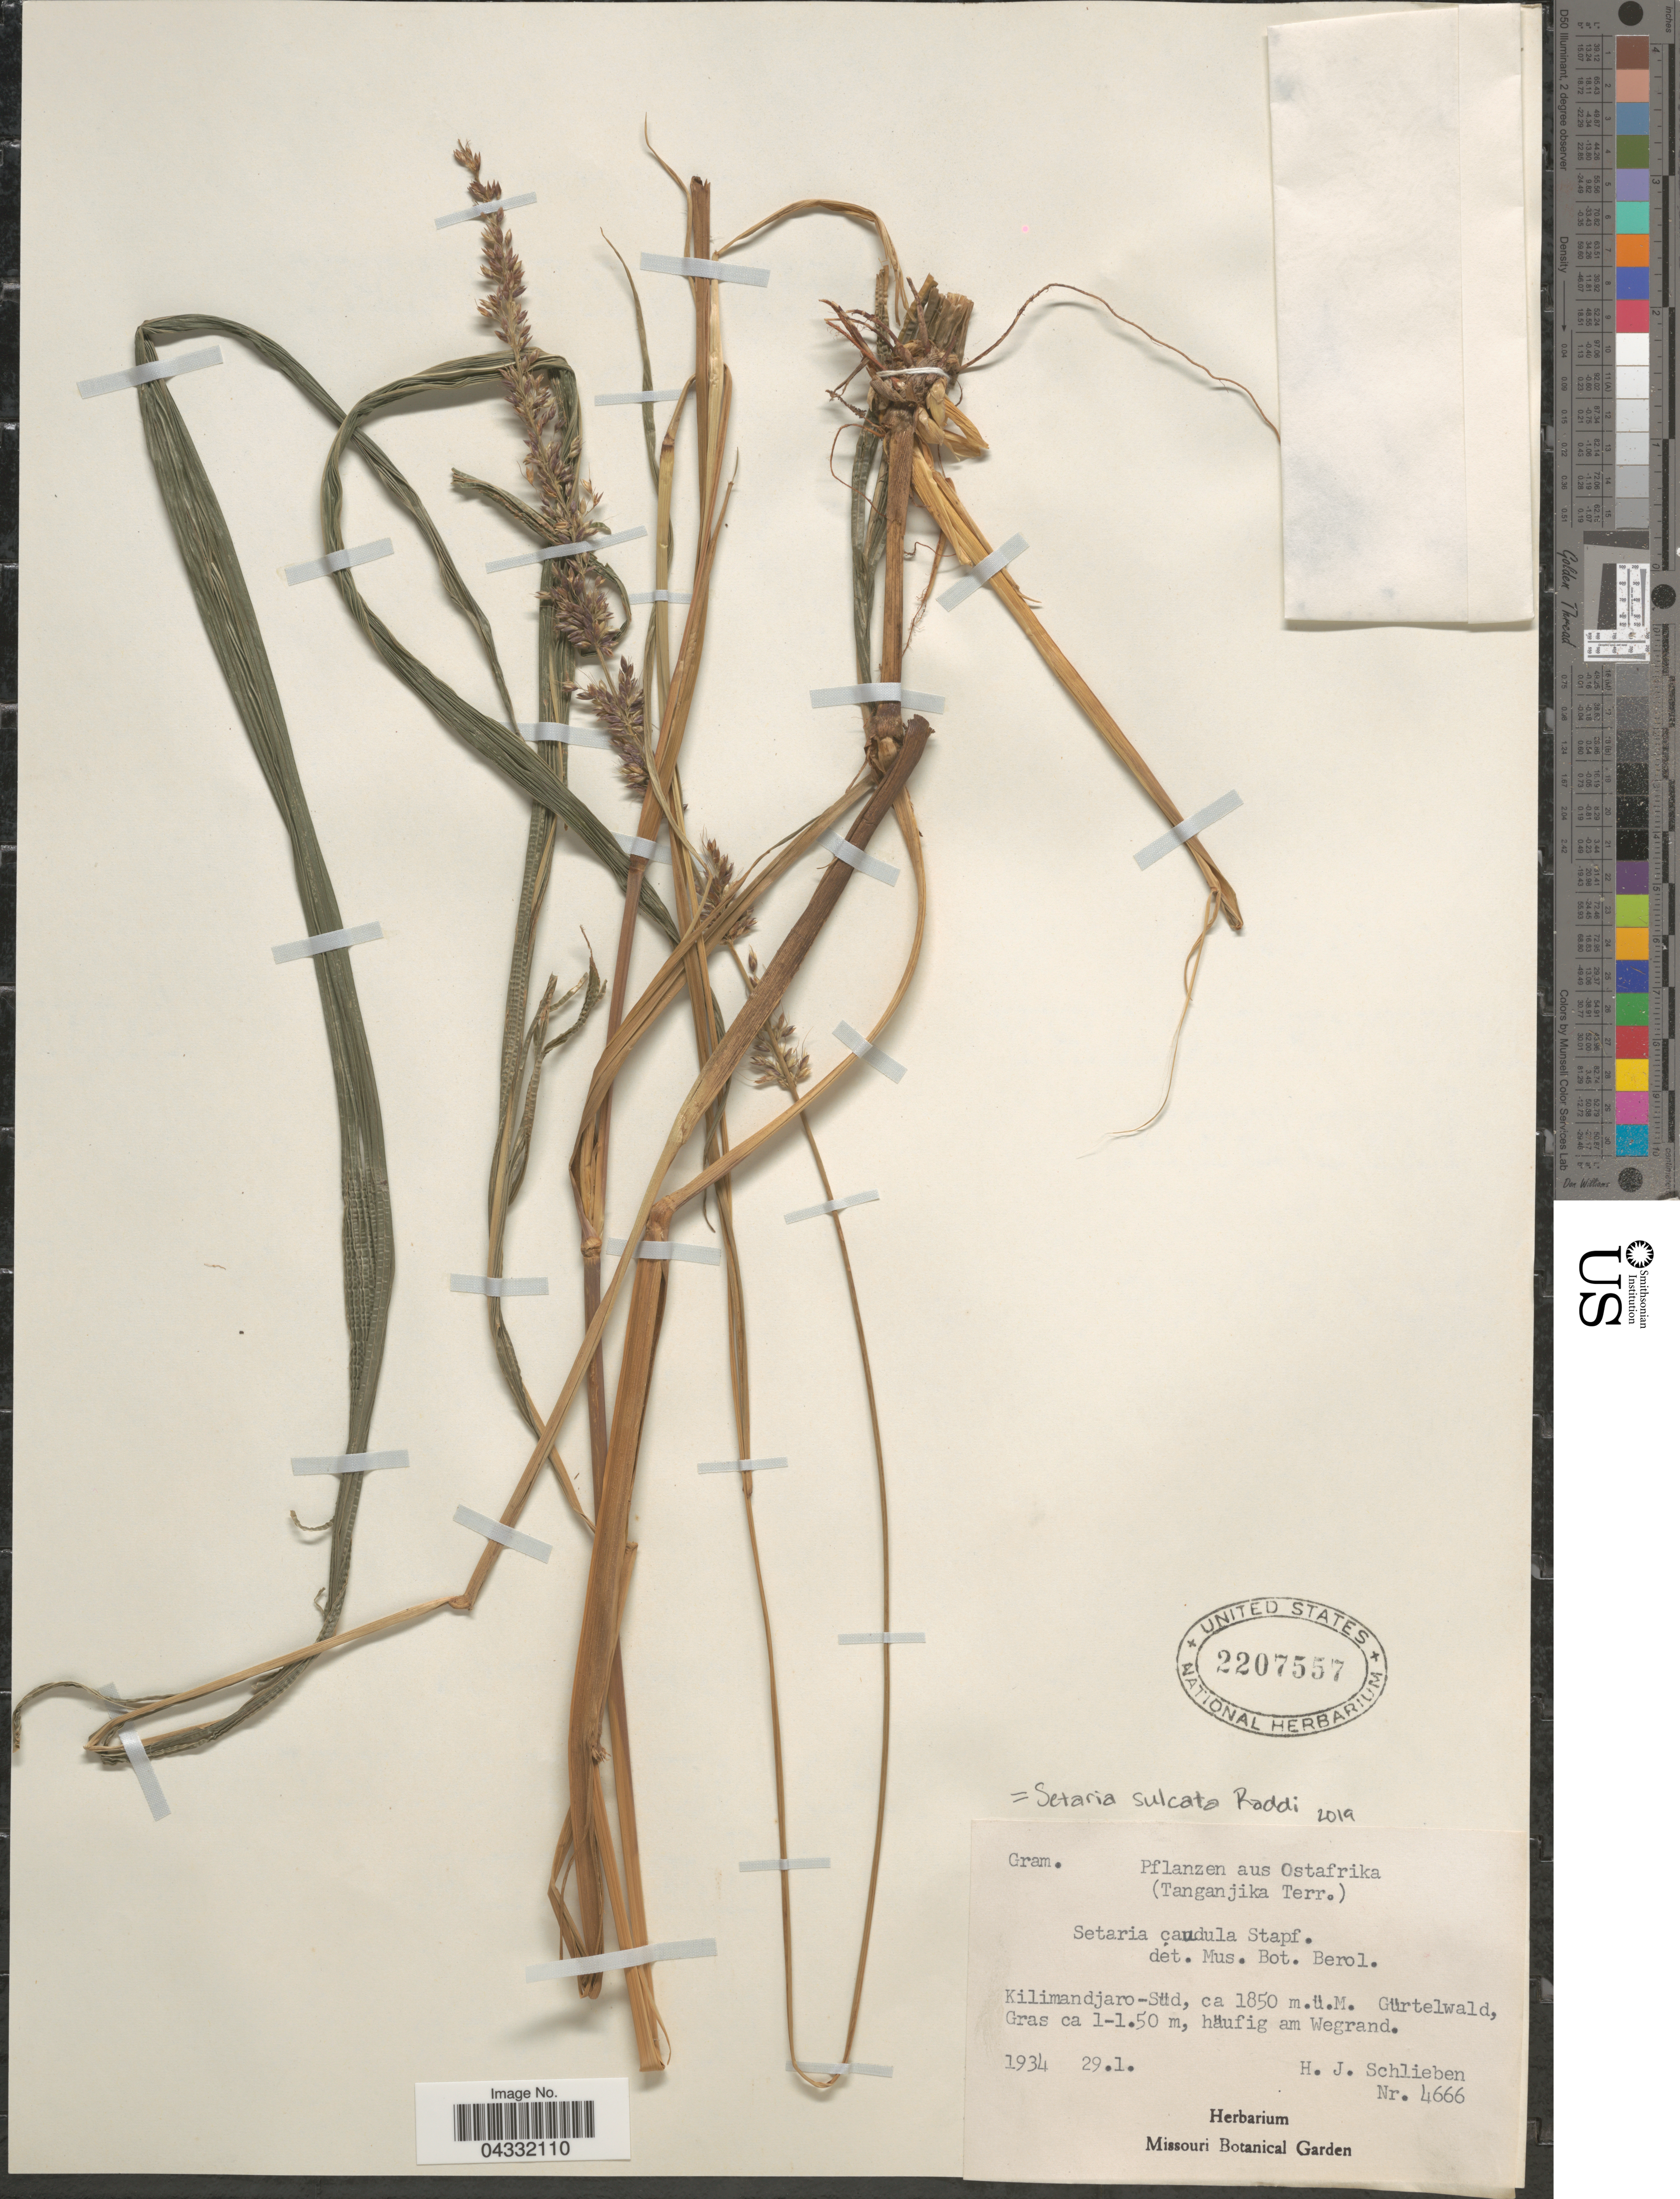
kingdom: Plantae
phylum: Tracheophyta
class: Liliopsida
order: Poales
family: Poaceae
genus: Setaria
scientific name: Setaria sulcata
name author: Raddi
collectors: H. J. Schlieben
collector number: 4666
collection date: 1934-01-29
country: Tanzania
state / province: Kilimanjaro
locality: Ostafrika (Tanganjika Terr.). Kilimandjaro-Süd. Gürtelwald.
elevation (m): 1850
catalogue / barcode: US 2207557